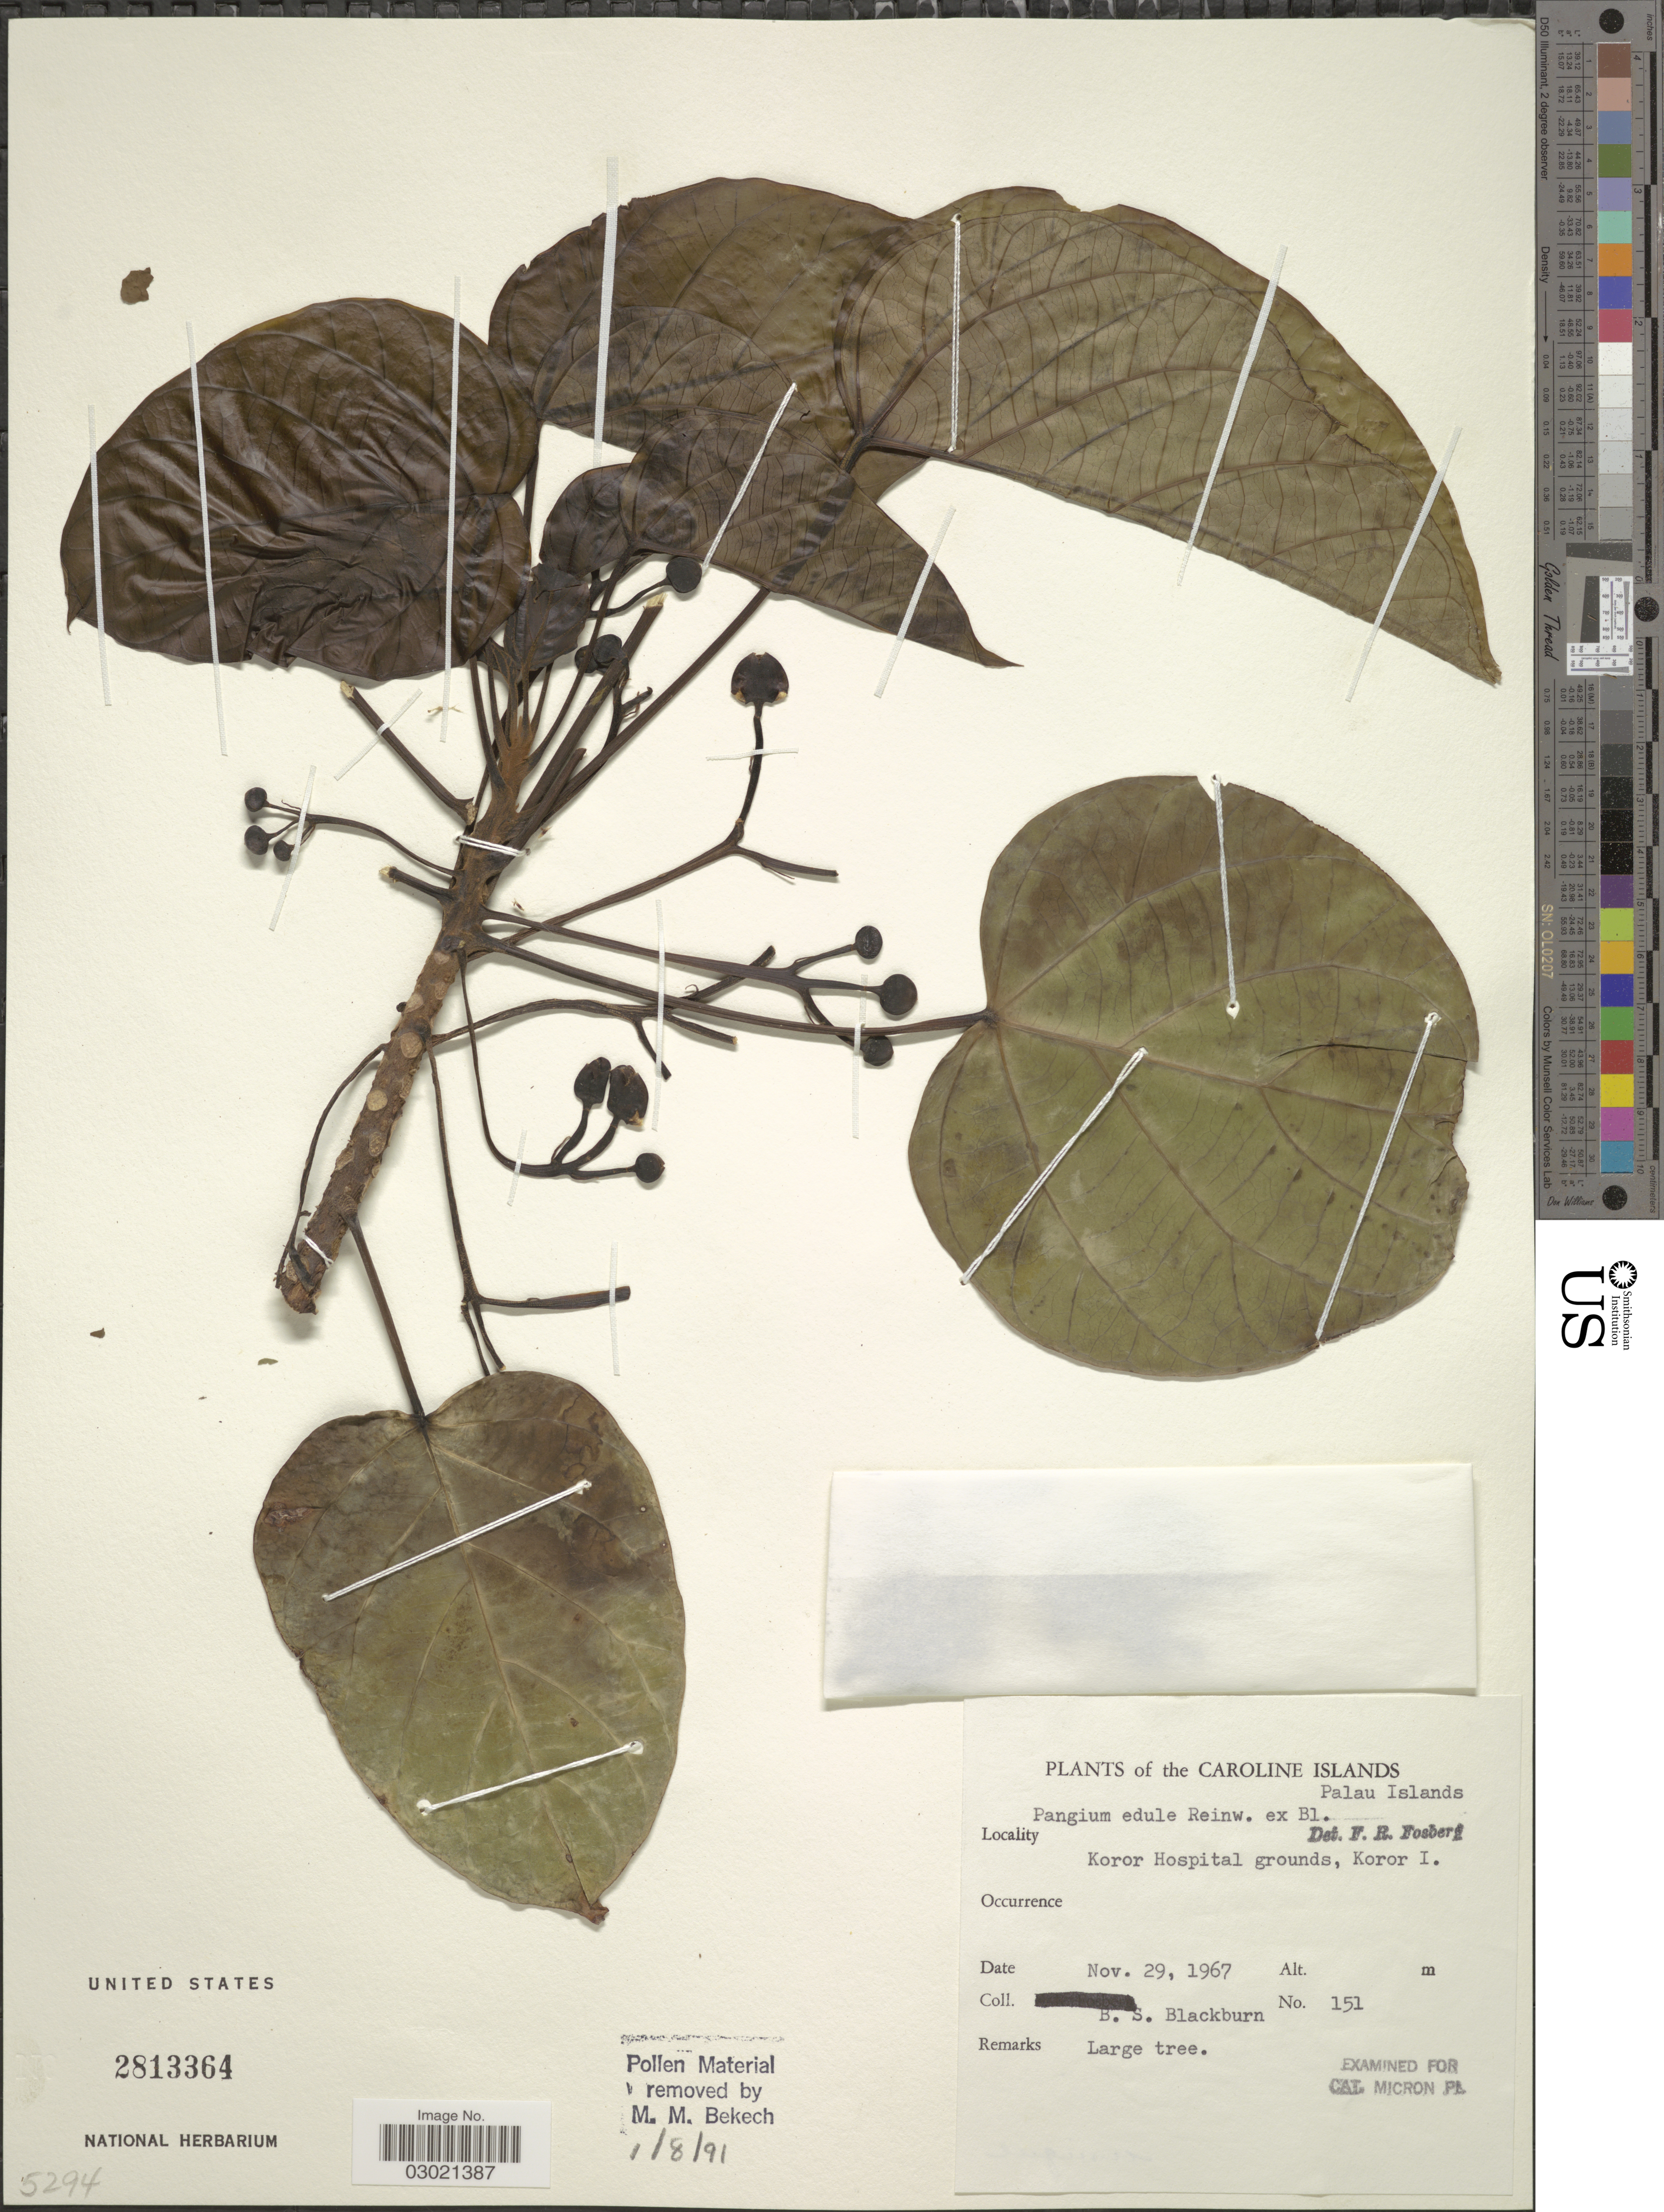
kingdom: Plantae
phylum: Tracheophyta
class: Magnoliopsida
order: Malpighiales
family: Achariaceae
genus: Pangium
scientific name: Pangium edule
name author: Reinw.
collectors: B. S. Blackburn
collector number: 151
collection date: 1967-11-29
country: Palau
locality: The Caroline Islands. Palau Islands. Koror Hospital grounds, Koror I.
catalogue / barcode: US 2813364